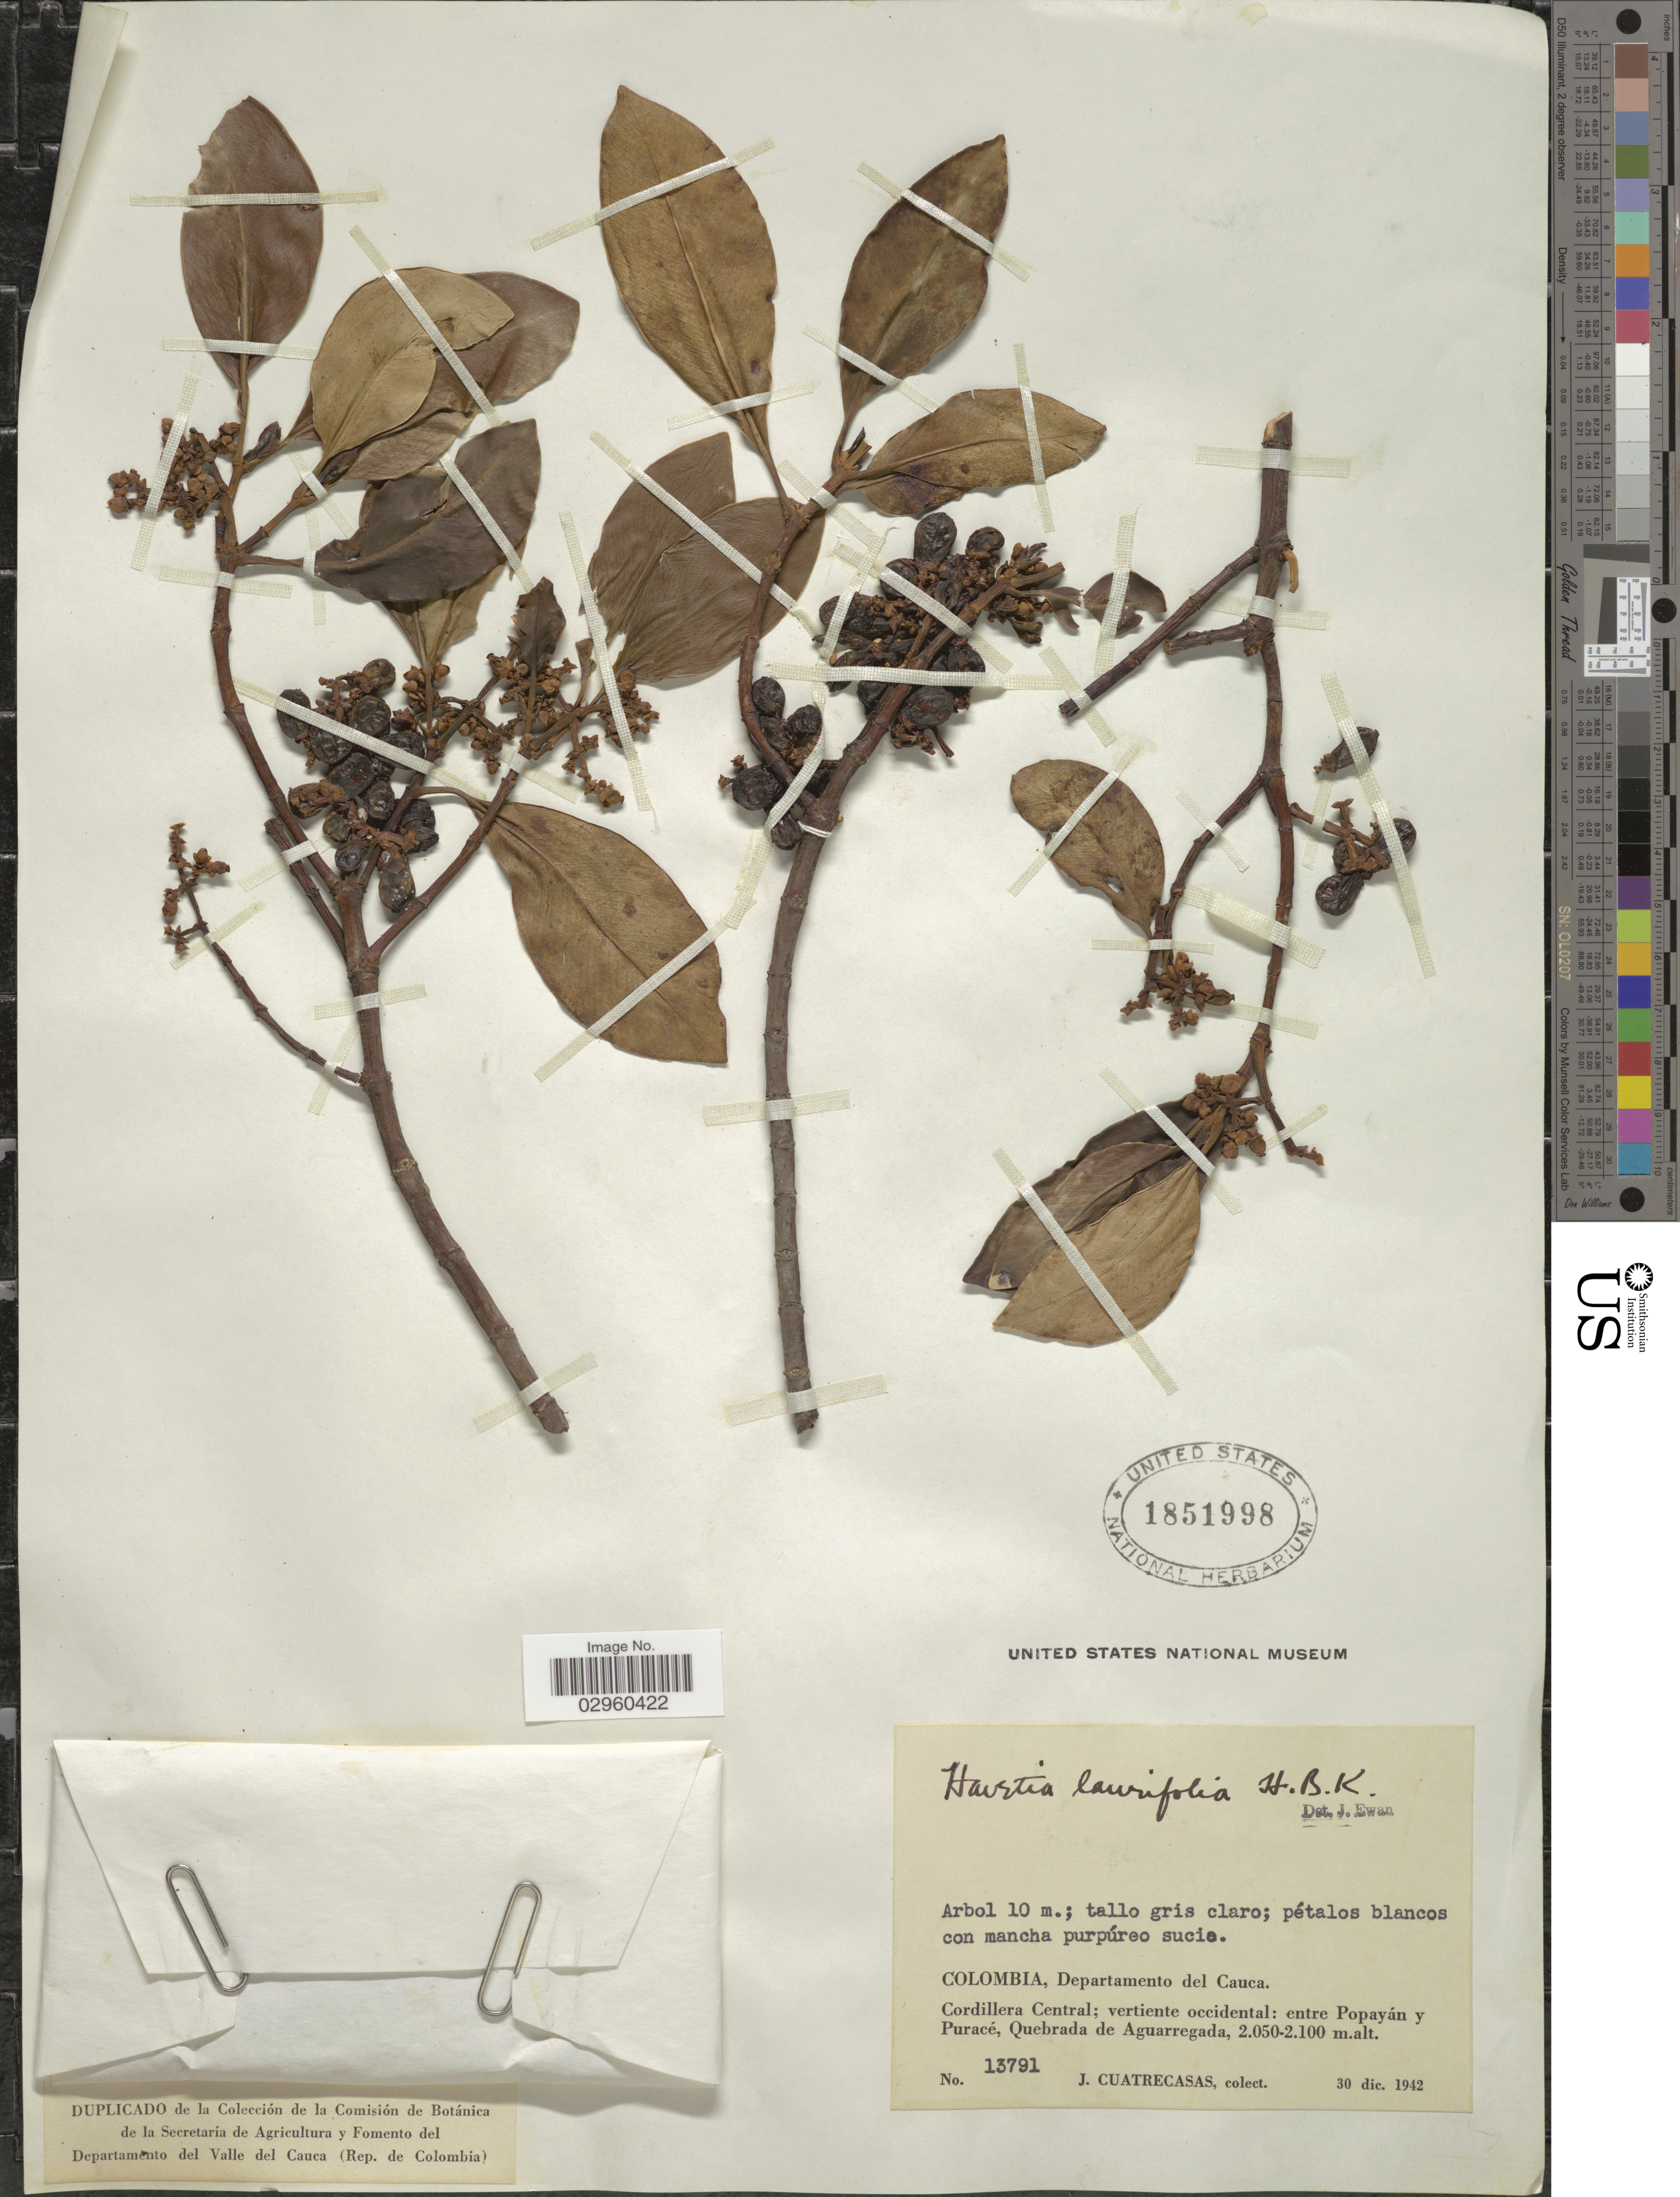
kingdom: Plantae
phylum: Tracheophyta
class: Magnoliopsida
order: Malpighiales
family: Clusiaceae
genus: Clusia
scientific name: Clusia colombiana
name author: Pipoly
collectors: J. Cuatrecasas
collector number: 13791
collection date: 1942-12-30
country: Colombia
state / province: Cauca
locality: Departamento del Cauca. Cordillera Central; vertiente occidental: entre Popayán y Puracé, Quebrada de Aguarregada.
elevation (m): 2050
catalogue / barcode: US 1851998